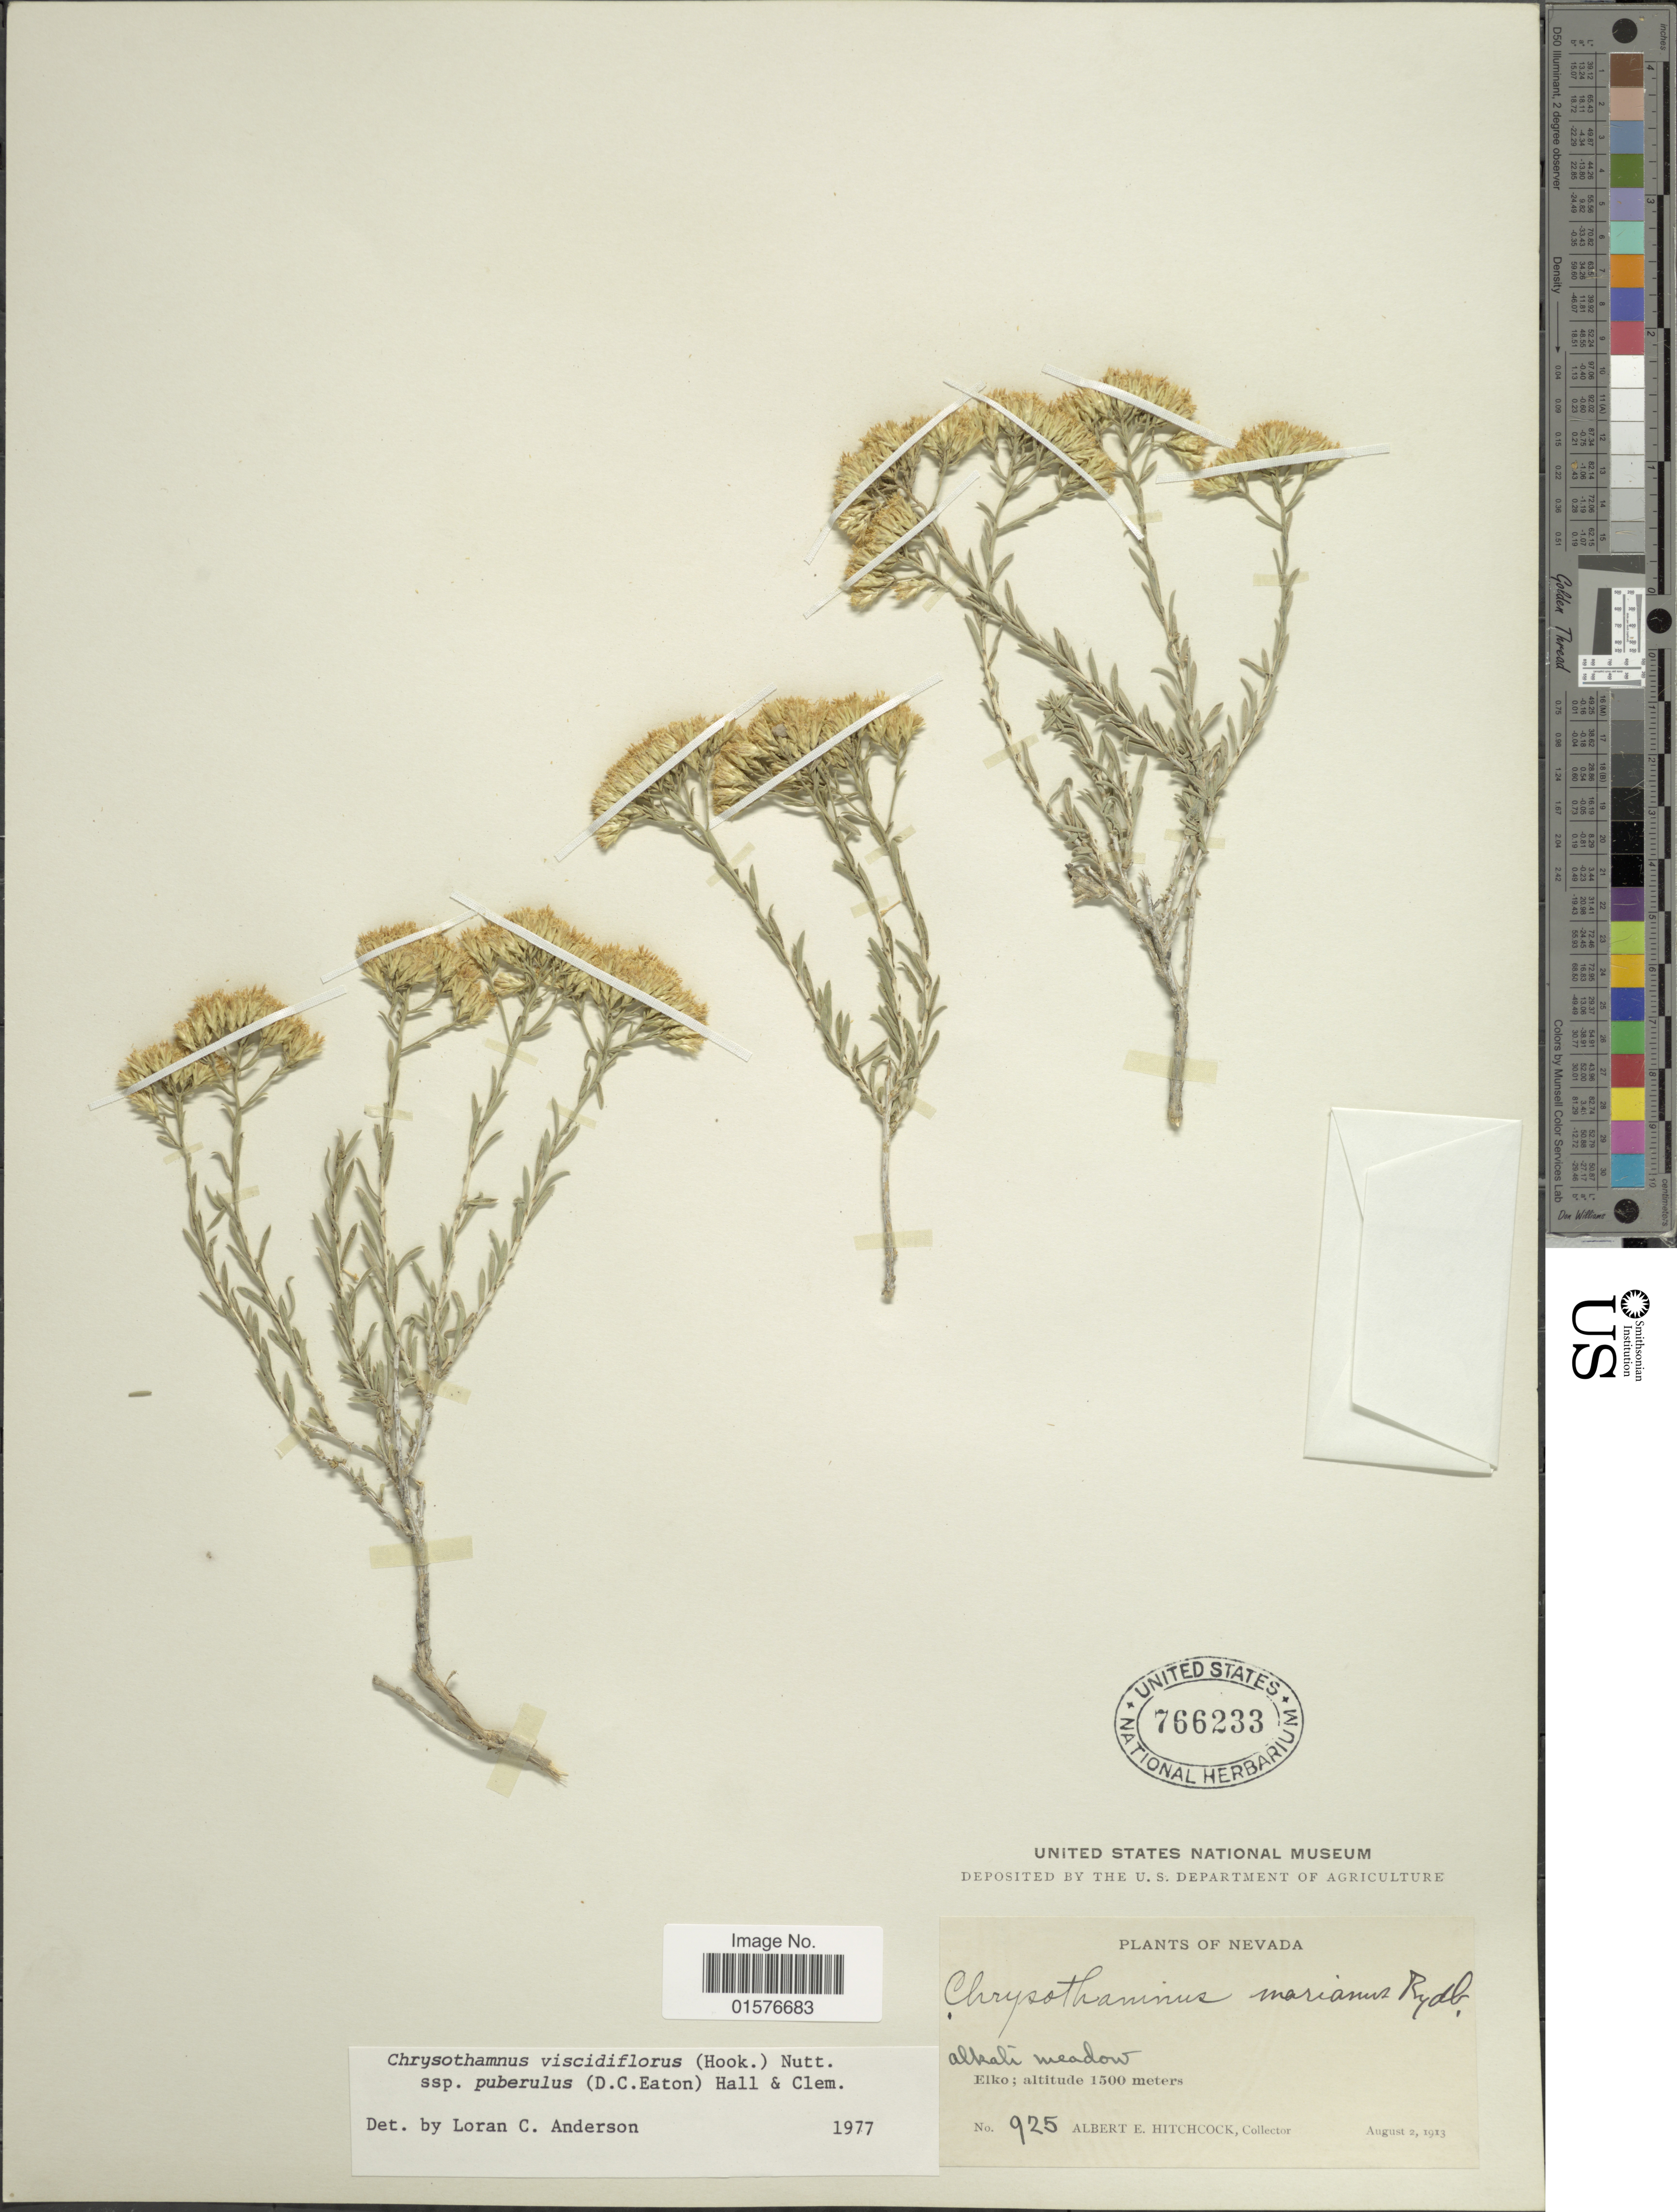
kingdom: Plantae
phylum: Tracheophyta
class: Magnoliopsida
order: Asterales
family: Asteraceae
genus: Chrysothamnus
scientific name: Chrysothamnus viscidiflorus subsp. puberulus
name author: (D.C. Eaton) H.M. Hall & Clem.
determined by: Urbatsch, Lowell E., Curator (LSU), Louisiana State University (UNITED STATES)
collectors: A. Hitchcock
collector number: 925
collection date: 1913-08-02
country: United States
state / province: Nevada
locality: Alkali meadow, Elko.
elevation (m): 1500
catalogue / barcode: US 766233